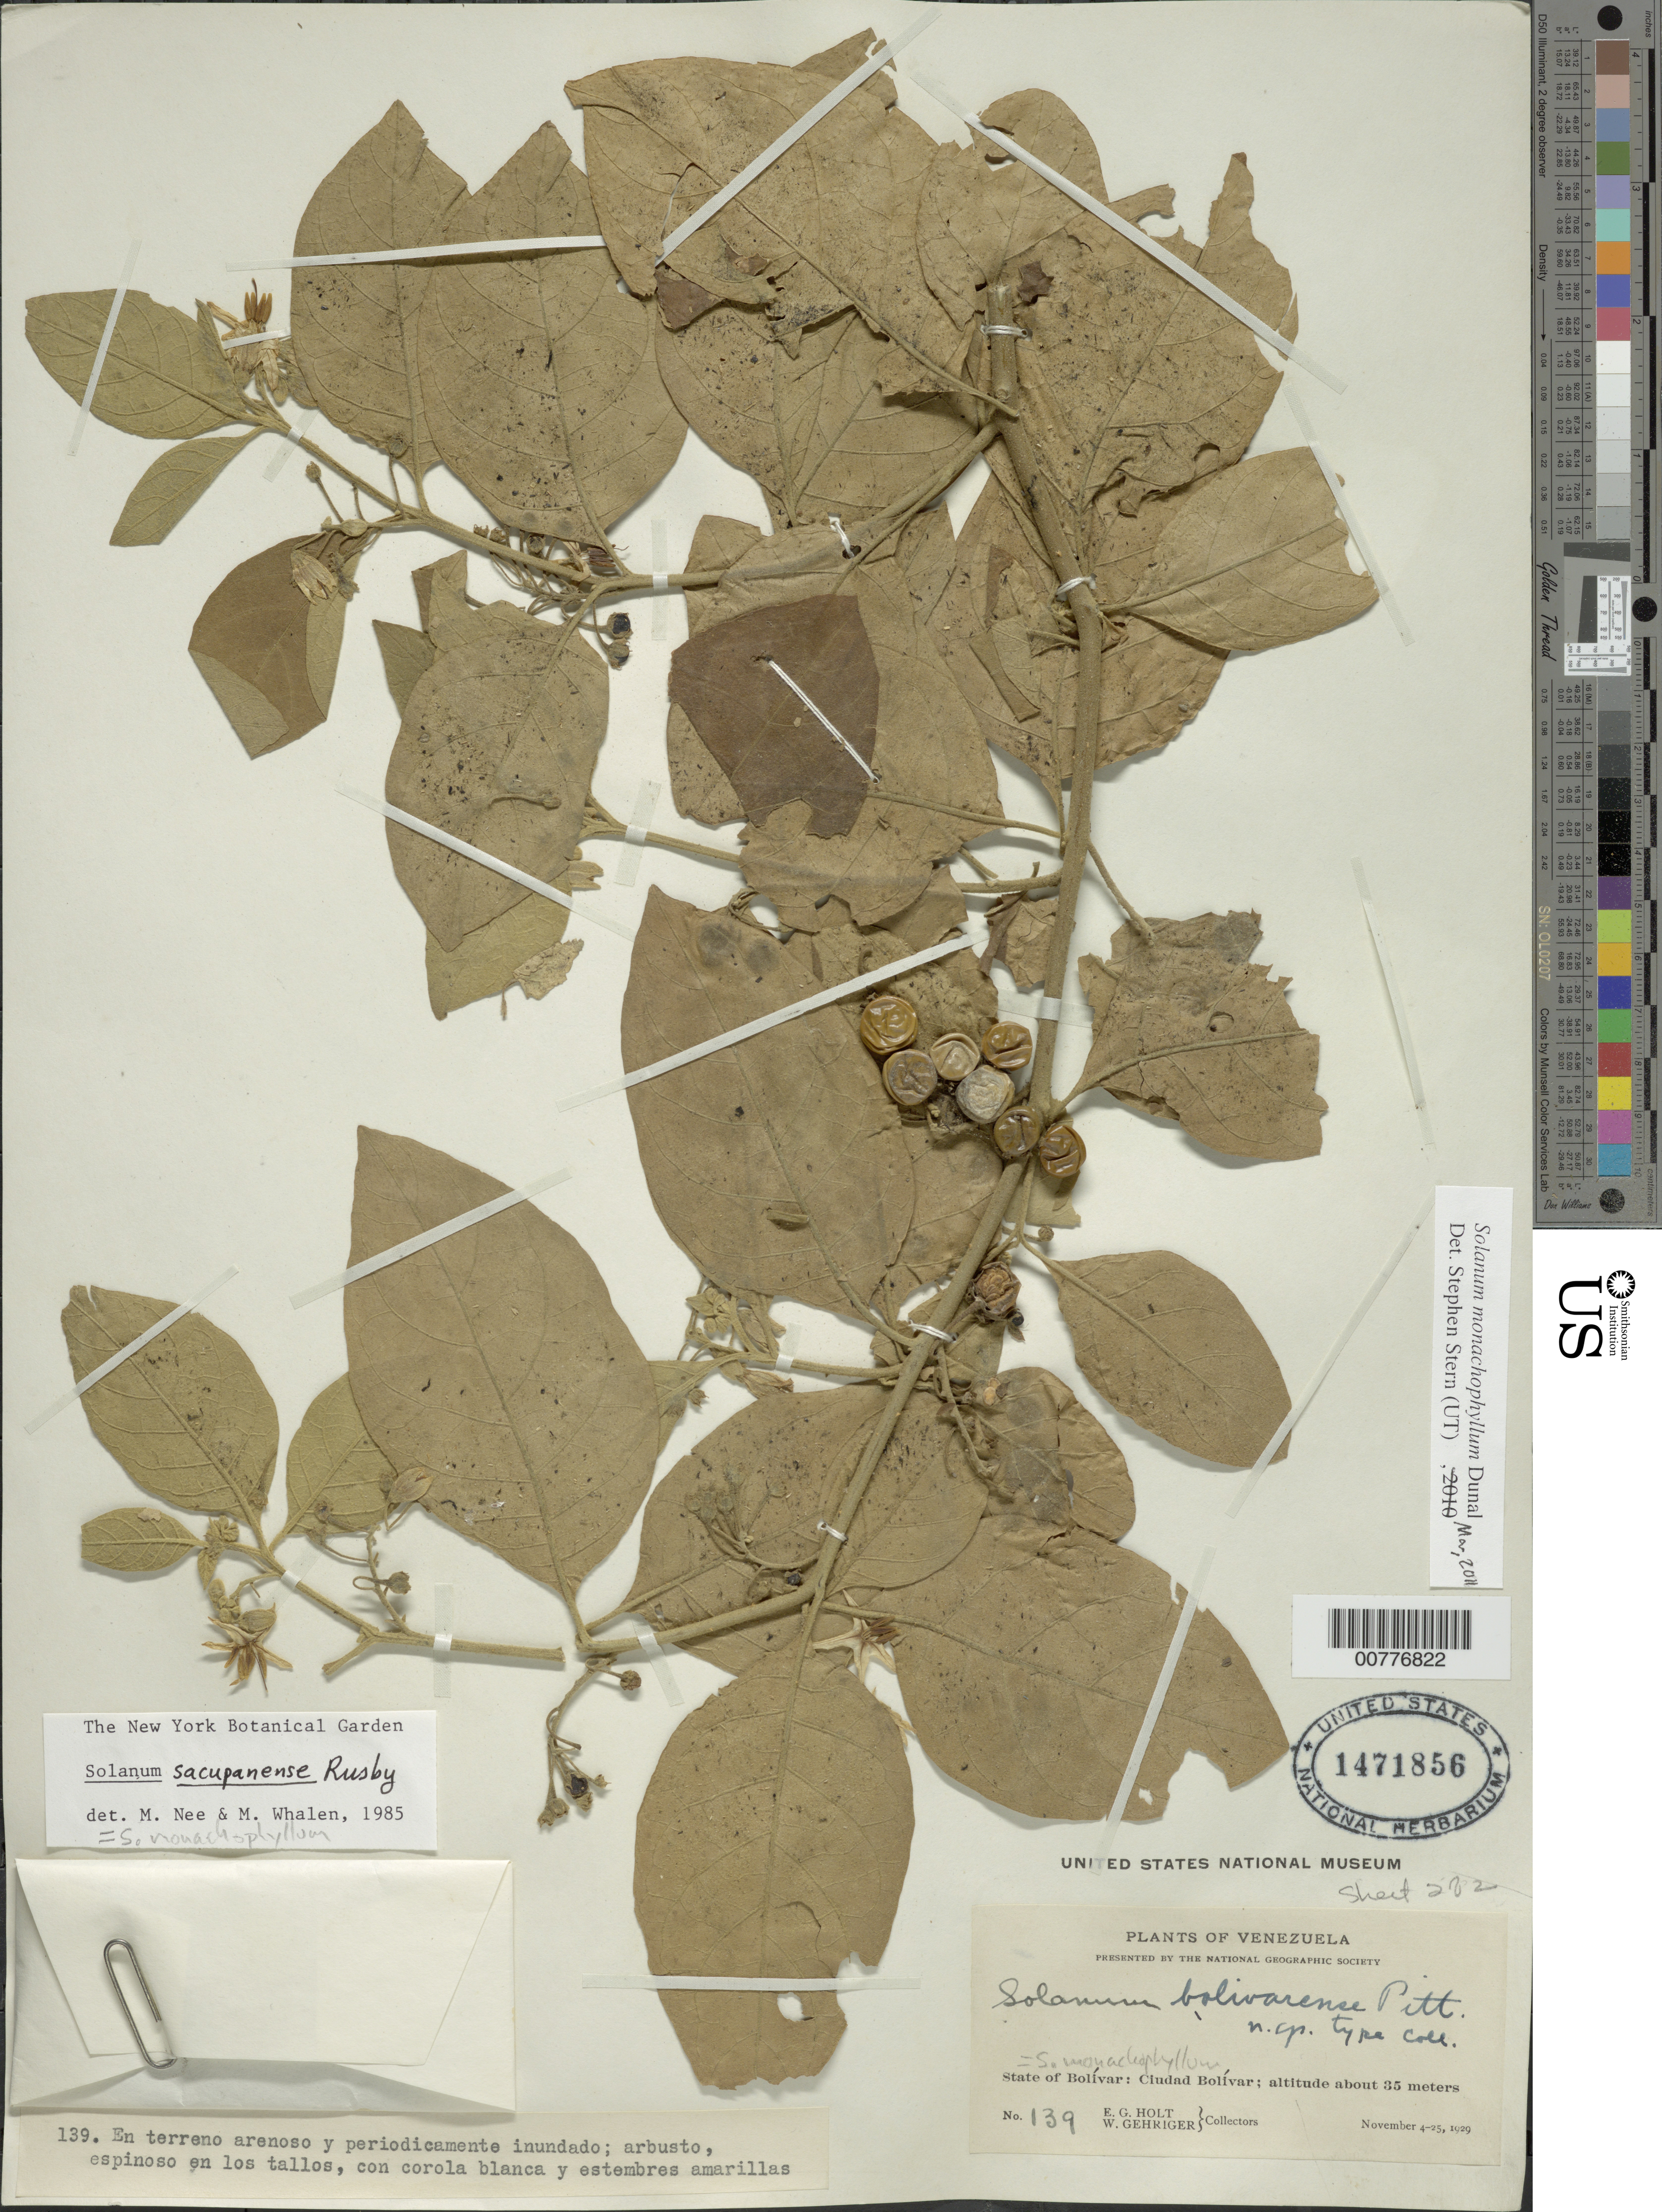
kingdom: Plantae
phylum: Tracheophyta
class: Magnoliopsida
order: Solanales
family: Solanaceae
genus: Solanum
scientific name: Solanum monachophyllum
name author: Dunal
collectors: E. G. Holt & W. Gehriger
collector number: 139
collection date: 1929-11-04/1929-11-25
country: Venezuela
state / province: Bolivar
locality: State of Bolívar: Ciudad Bolívar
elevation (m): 35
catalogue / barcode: US 1471856